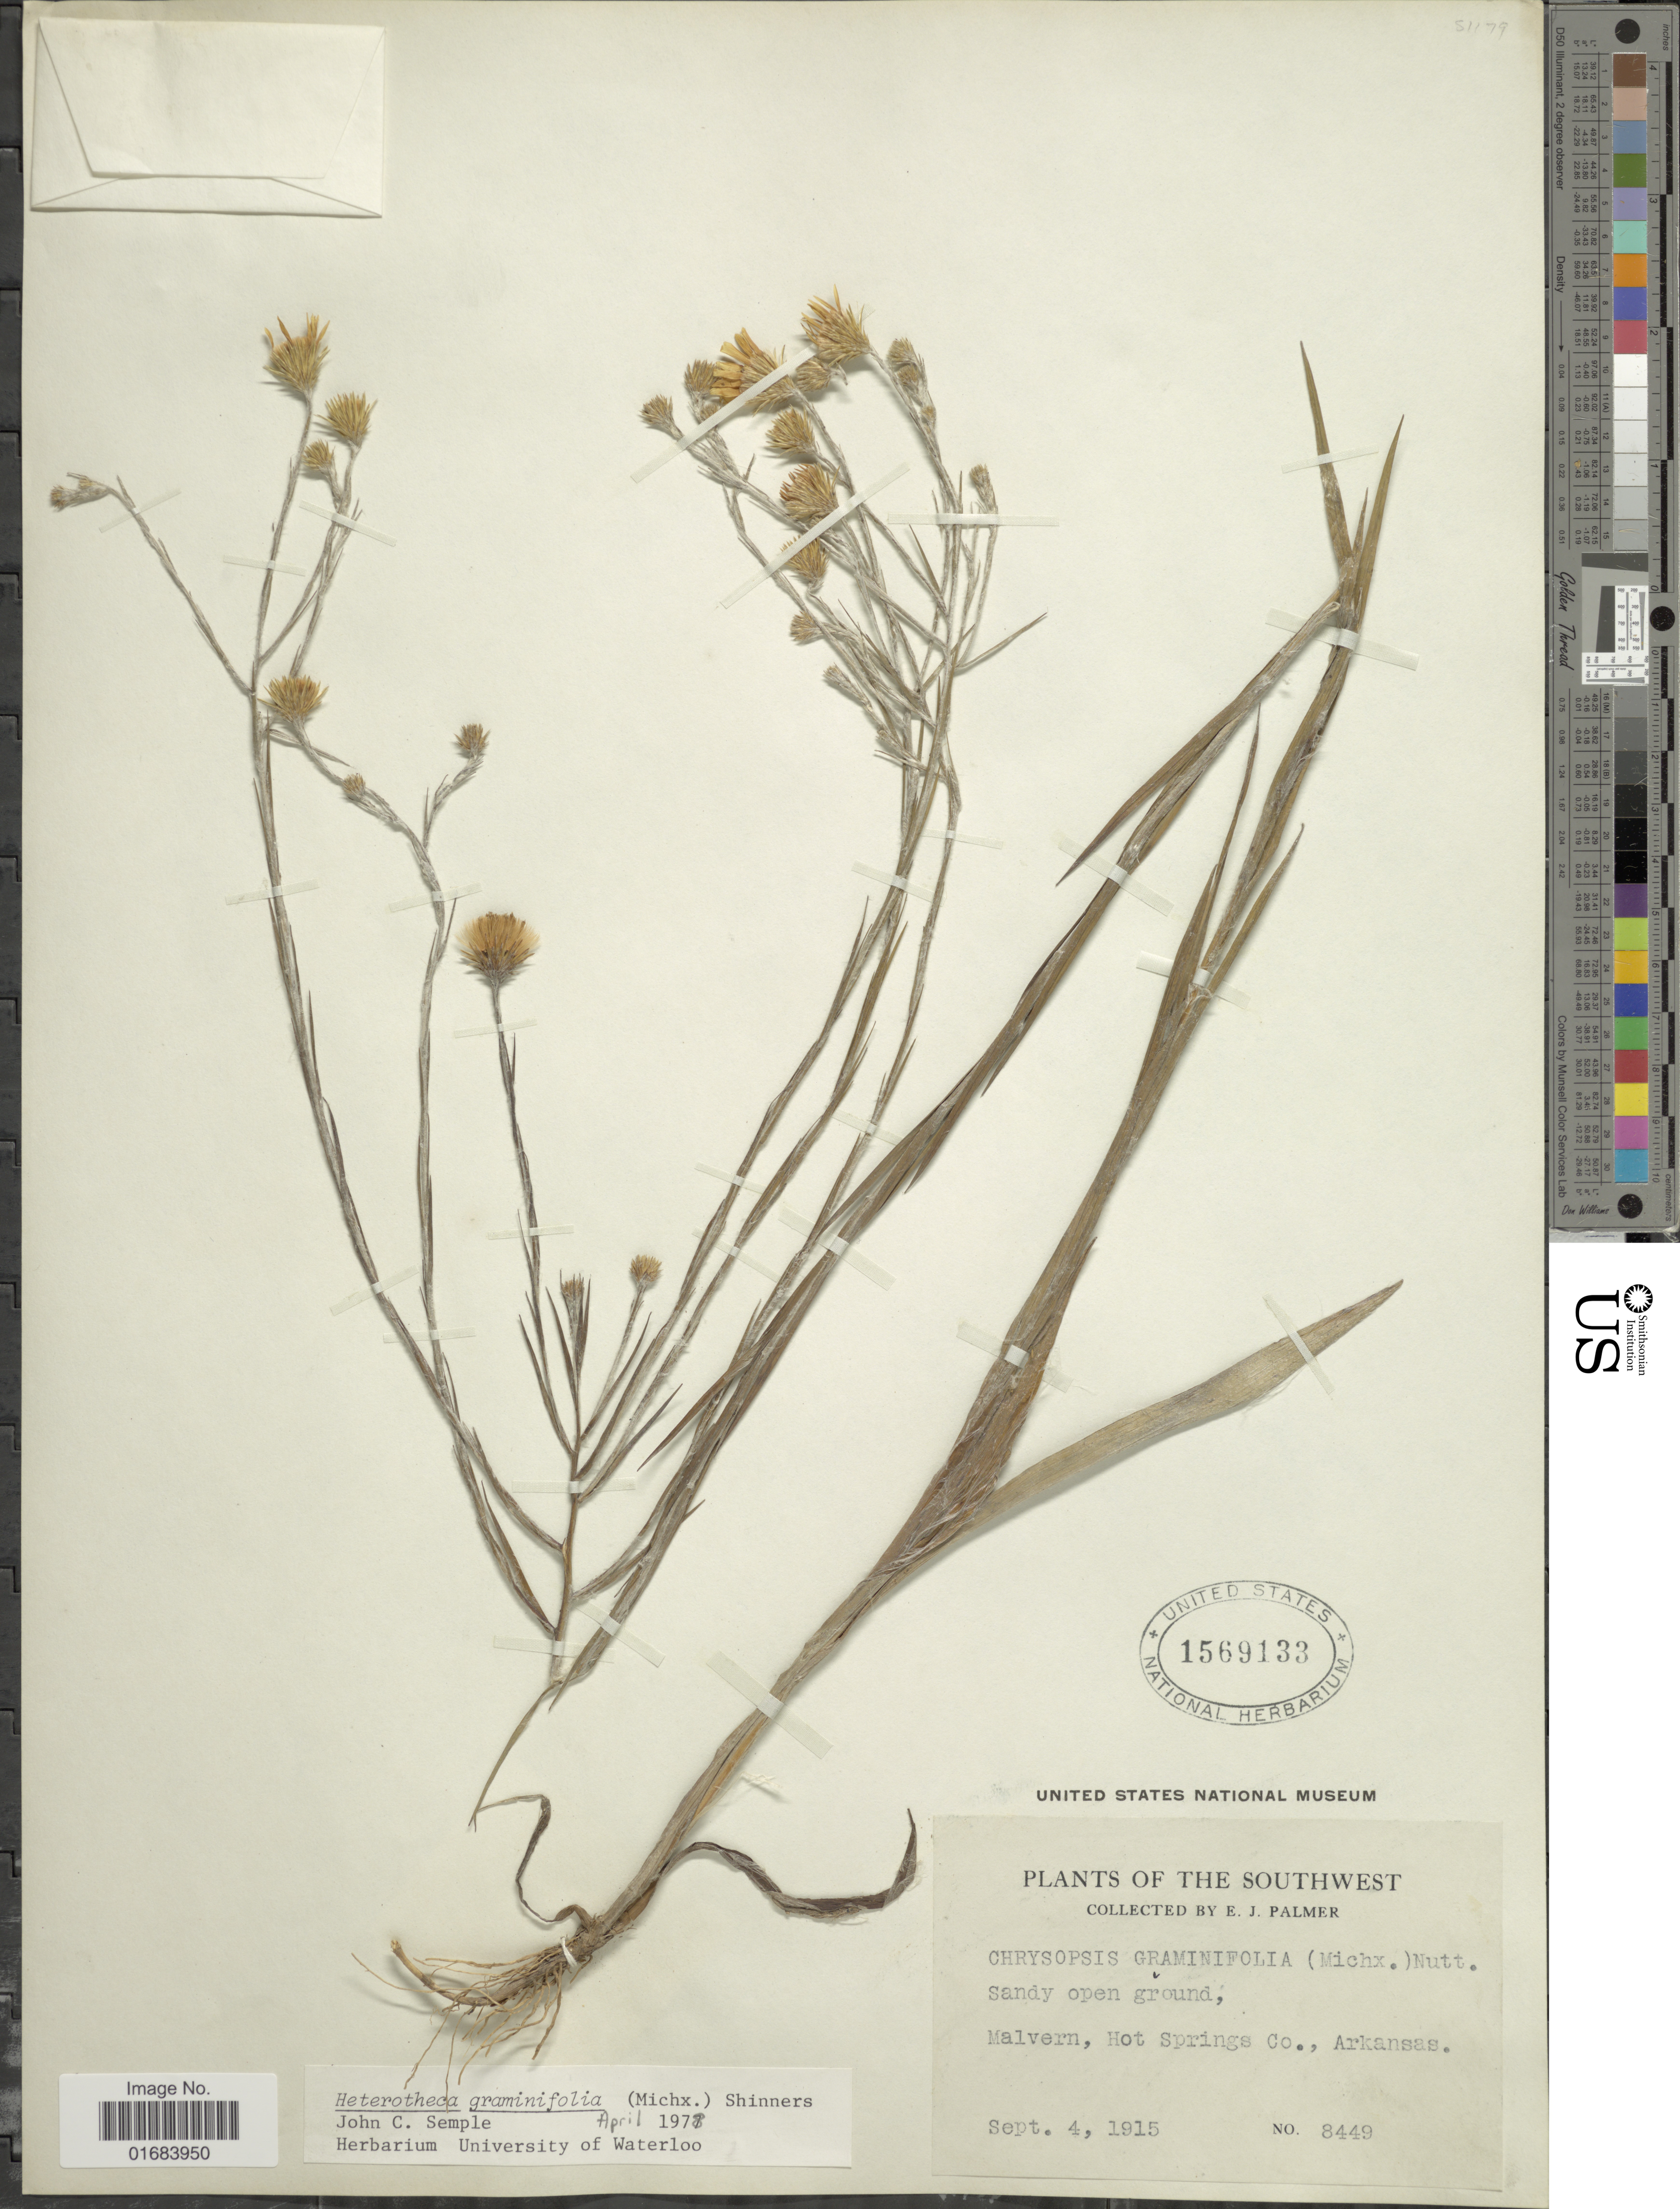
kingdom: Plantae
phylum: Tracheophyta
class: Magnoliopsida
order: Asterales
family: Asteraceae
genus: Pityopsis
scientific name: Pityopsis graminifolia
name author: (Michx.) Nutt.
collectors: E. J. Palmer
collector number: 8449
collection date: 1915-09-04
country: United States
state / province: Arkansas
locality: The Southwest, Malvern, Hot Springs Co.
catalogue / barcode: US 1569133